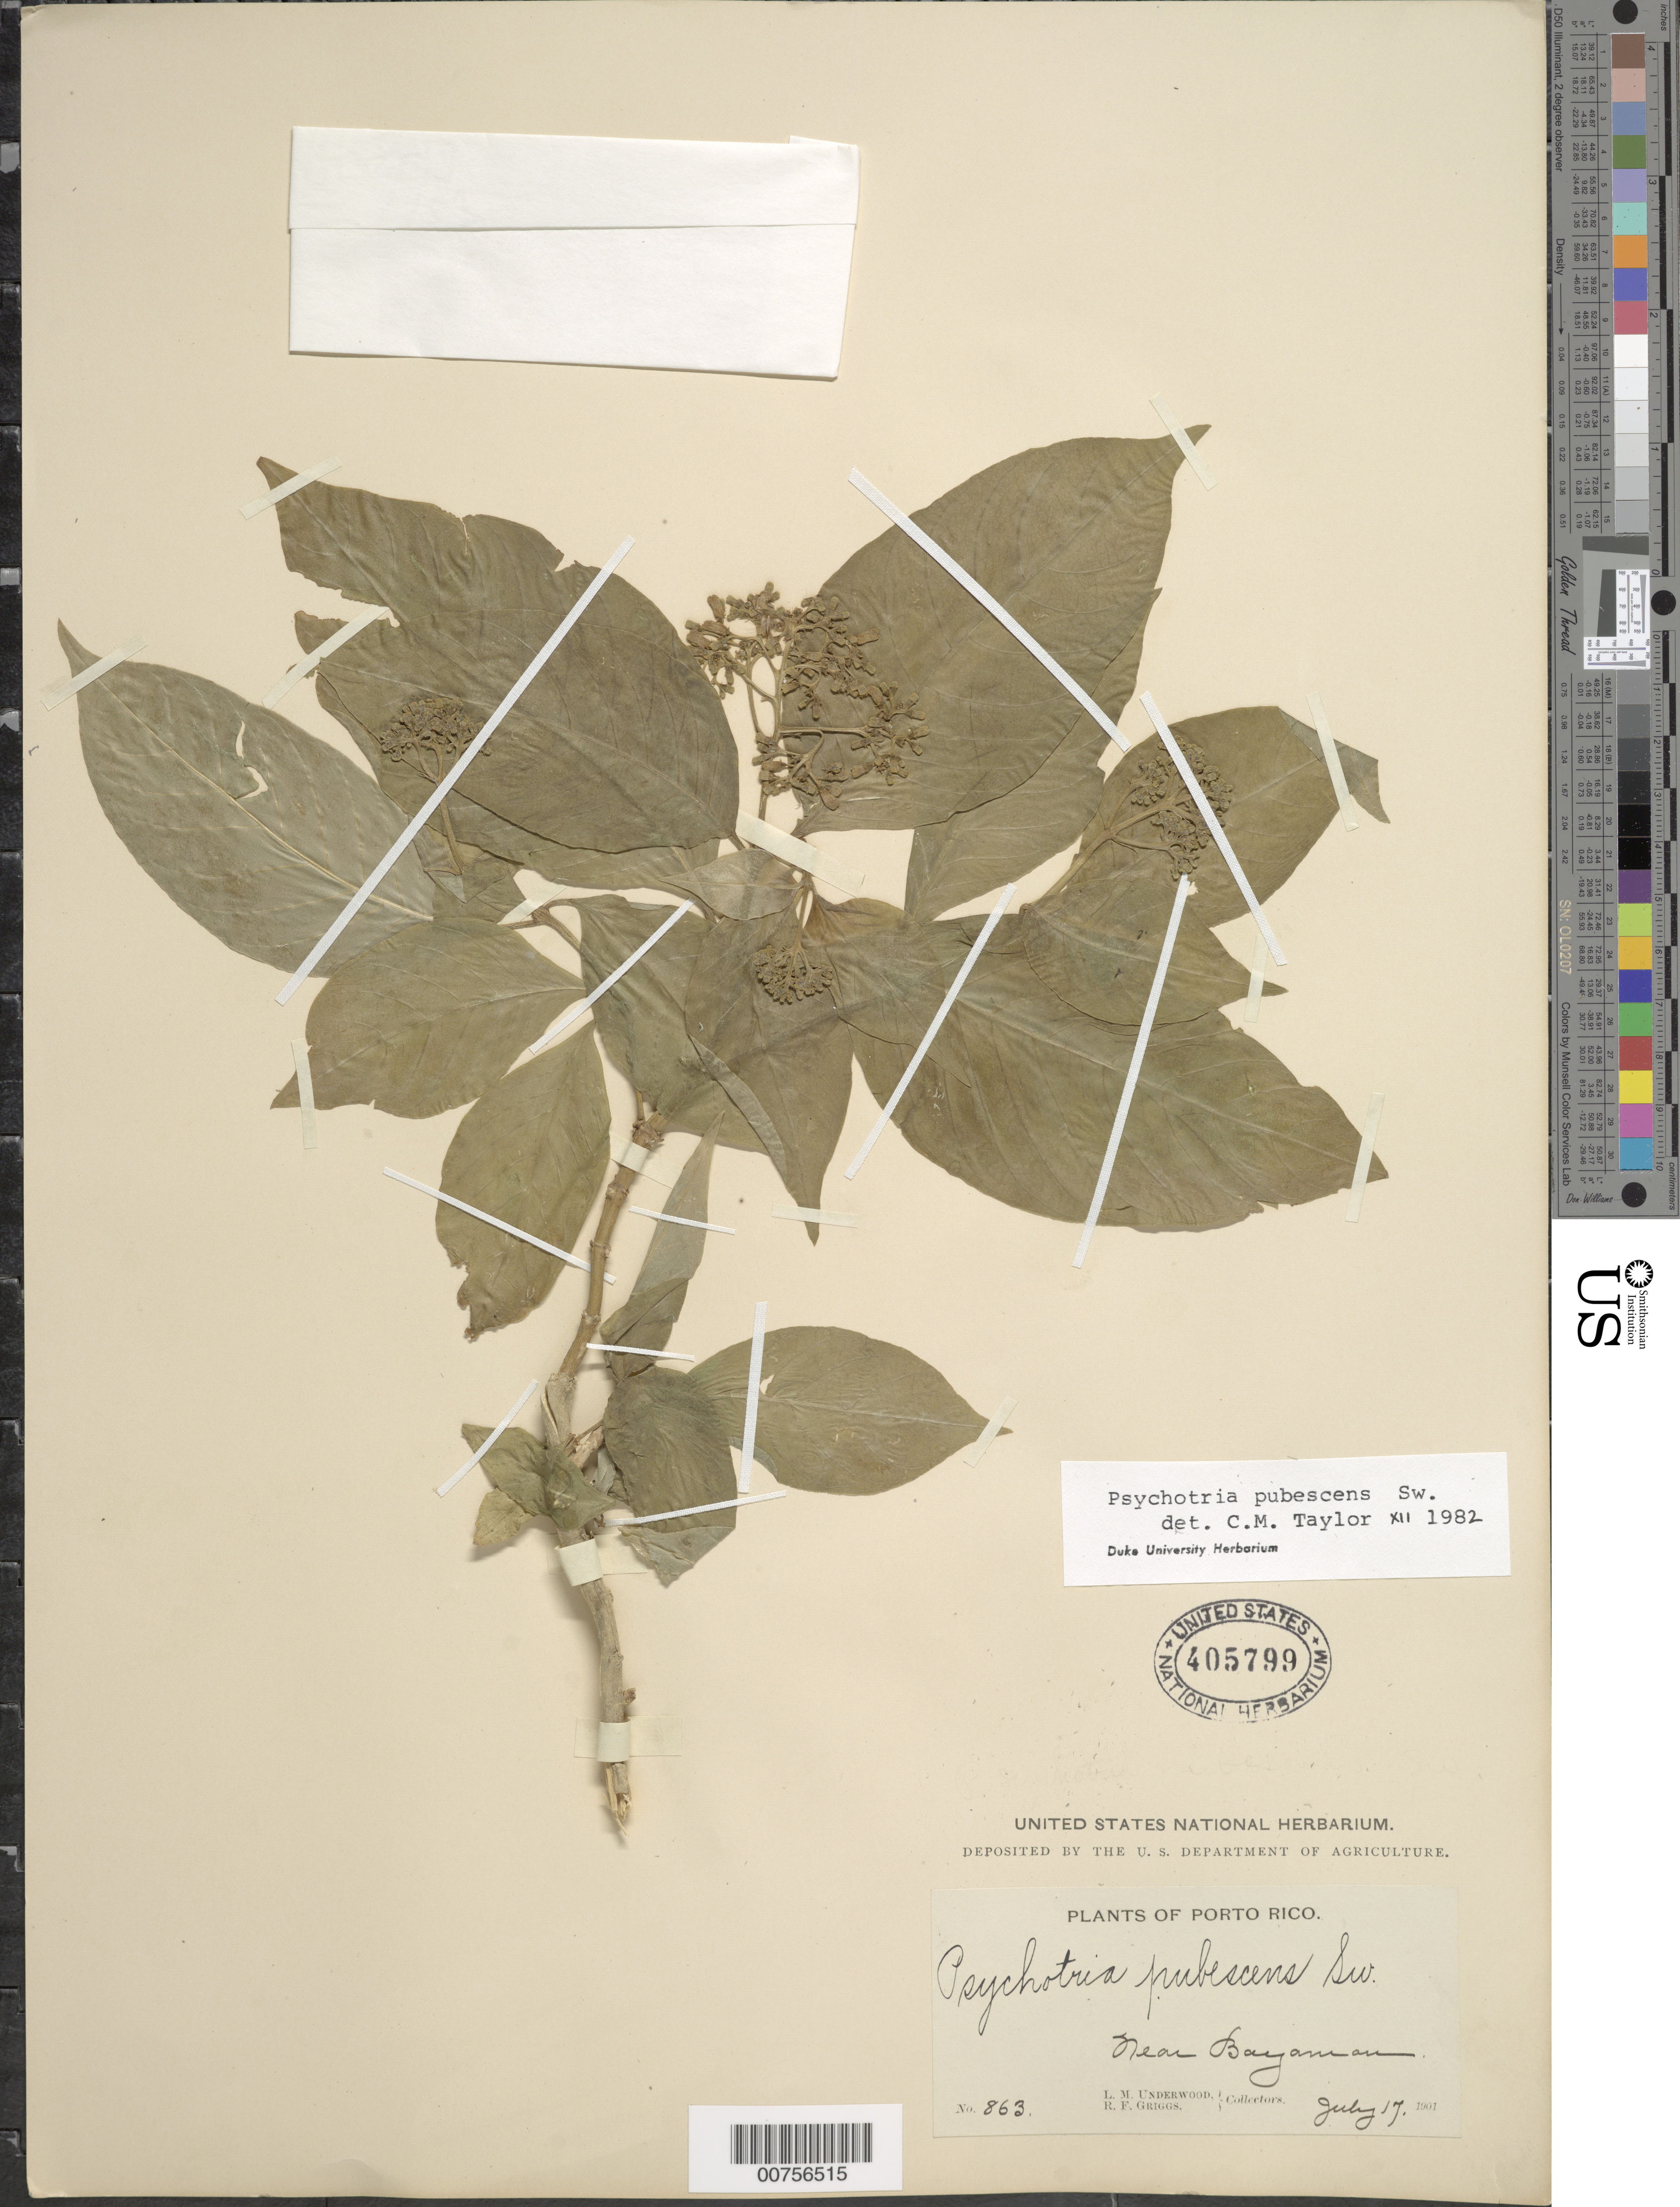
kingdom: Plantae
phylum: Tracheophyta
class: Magnoliopsida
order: Gentianales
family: Rubiaceae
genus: Psychotria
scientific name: Psychotria pubescens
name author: Sw.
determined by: Taylor, Charlotte M.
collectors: L. M. Underwood & R. F. Griggs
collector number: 863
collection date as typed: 17 Jul 1901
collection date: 1901-07-17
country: Puerto Rico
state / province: Bayamón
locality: Near Bayamon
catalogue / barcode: US 405799